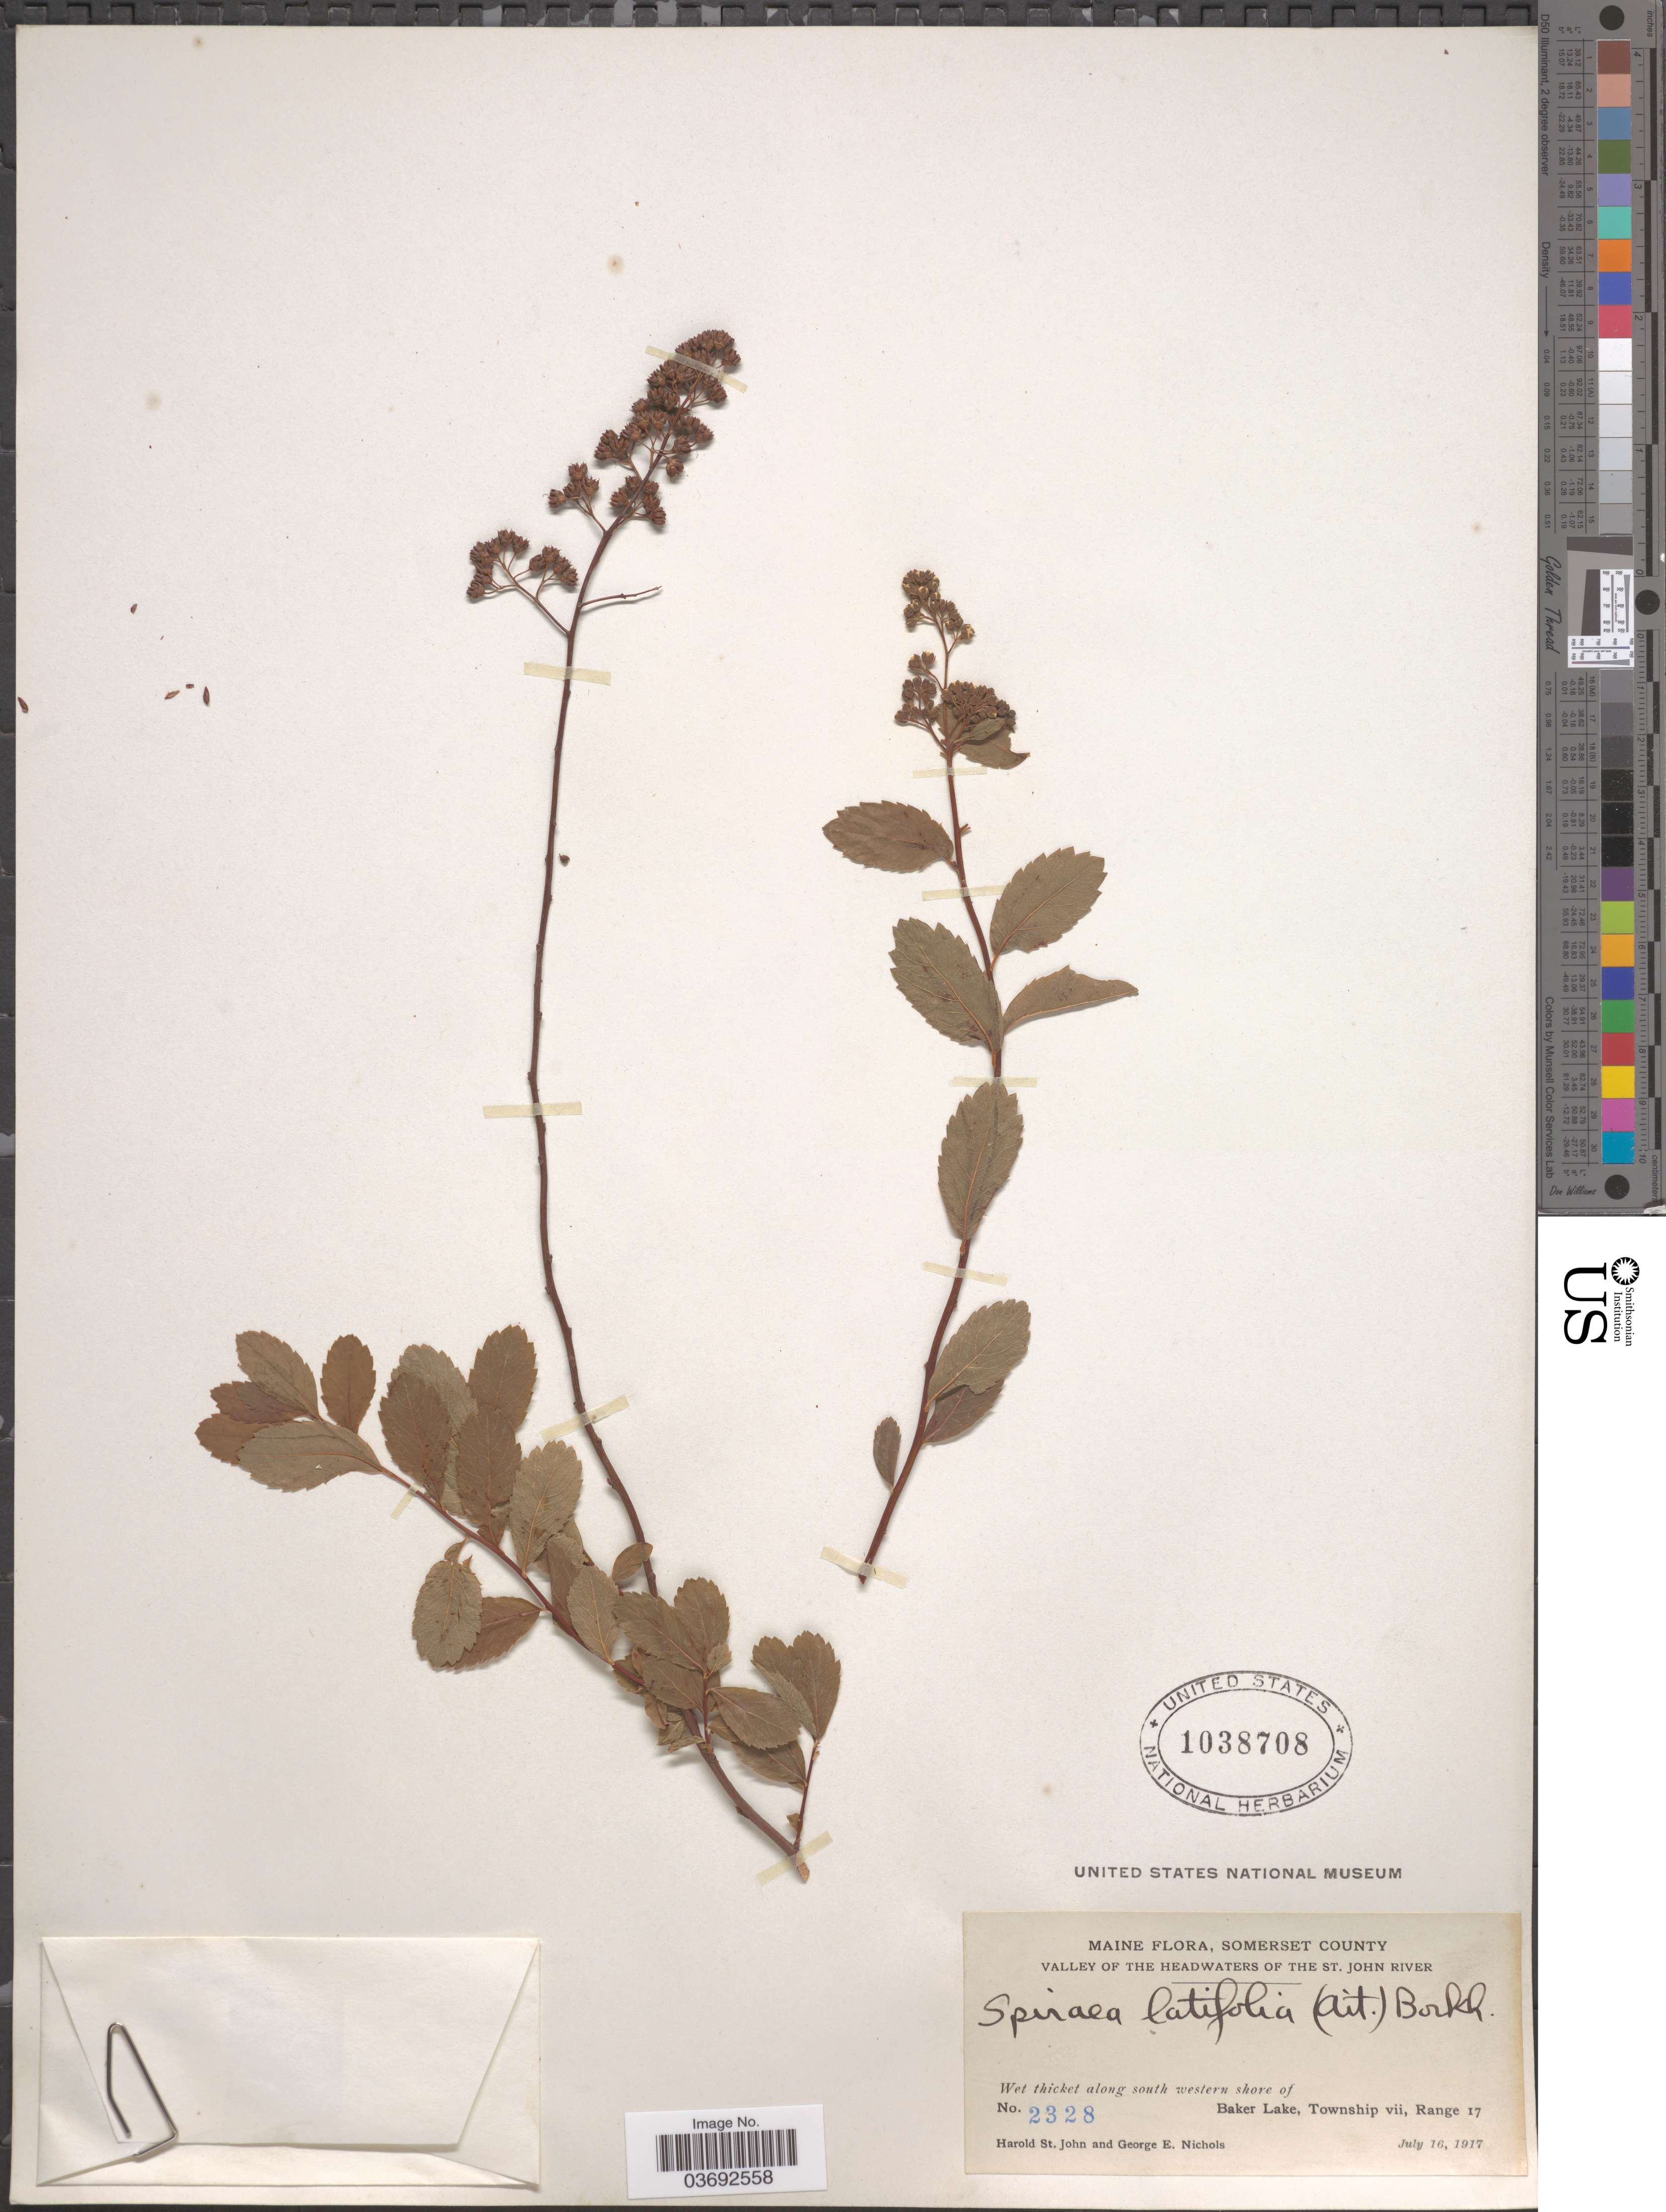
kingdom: Plantae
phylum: Tracheophyta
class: Magnoliopsida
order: Rosales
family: Rosaceae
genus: Spiraea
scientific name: Spiraea latifolia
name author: Borkh.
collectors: H. St. John & G. E. Nichols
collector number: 2328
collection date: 1917-07-16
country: United States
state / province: Maine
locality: Somerset County. Valley of the Headwaters of the St. John River. Along south western shore of Baker Lake, Township vii, Range 17.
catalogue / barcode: US 1038708